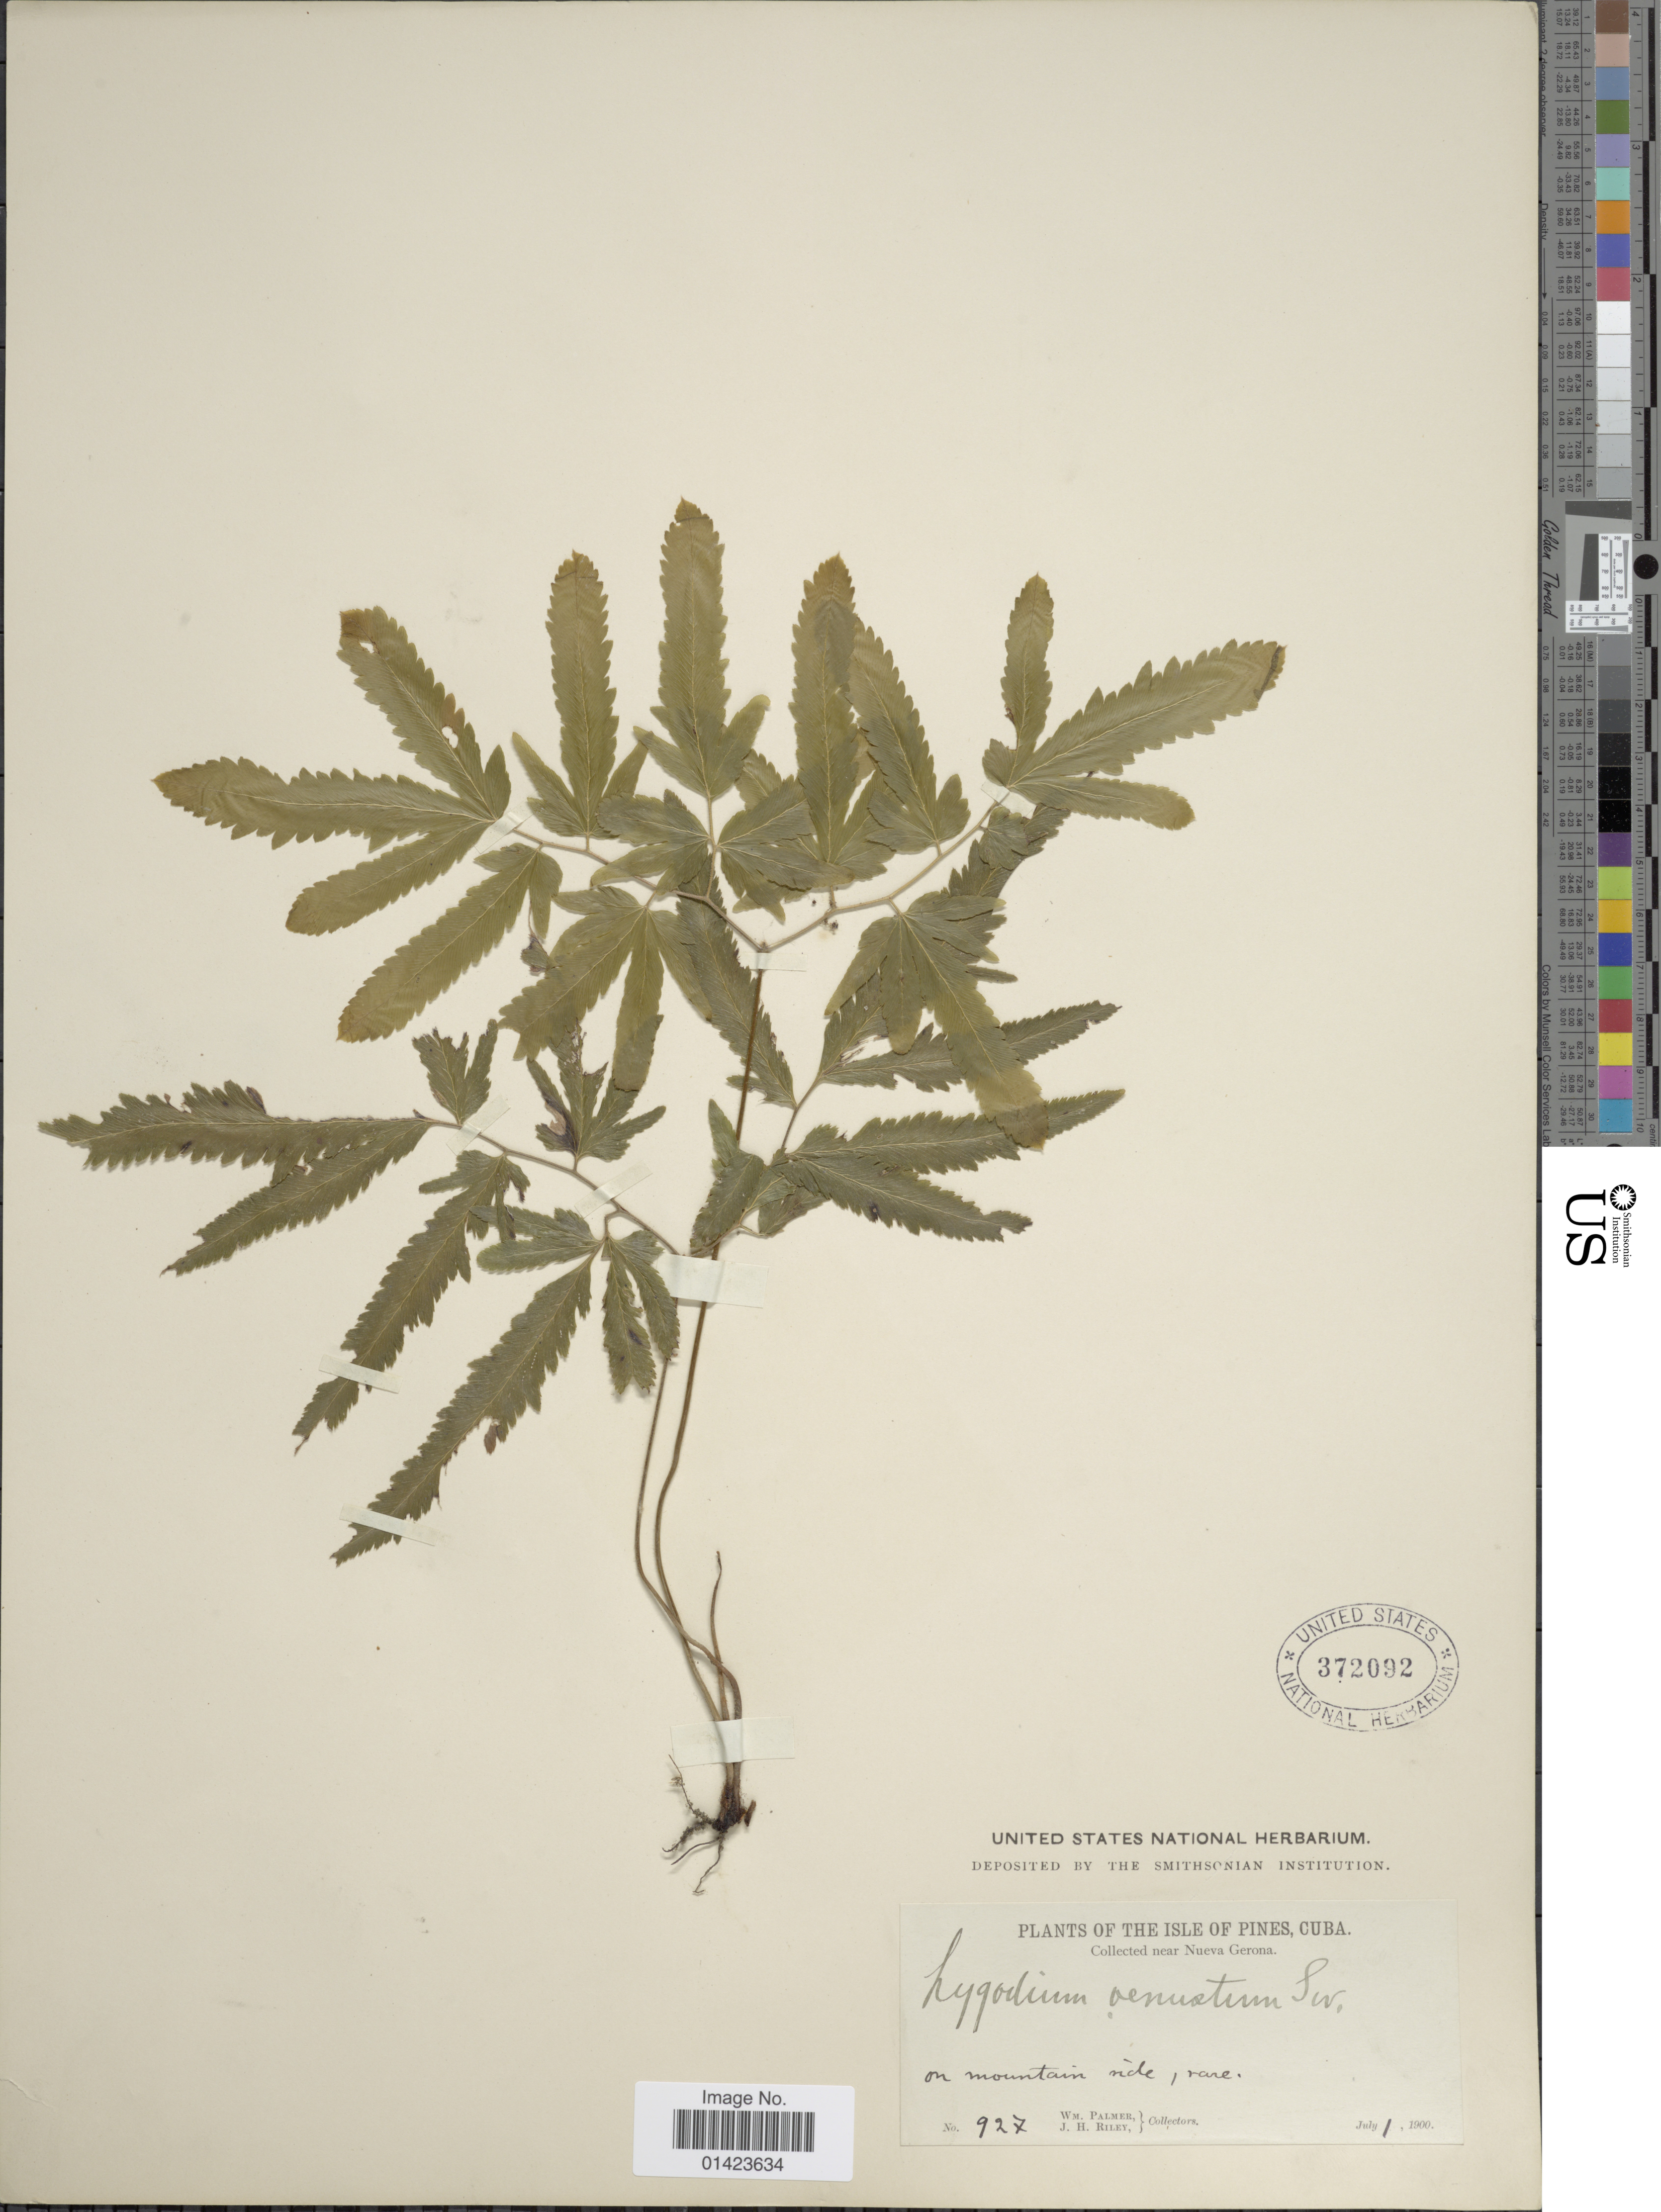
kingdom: Plantae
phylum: Tracheophyta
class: Polypodiopsida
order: Schizaeales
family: Lygodiaceae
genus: Lygodium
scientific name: Lygodium venustum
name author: Sw.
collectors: W. Palmer & J. H. Riley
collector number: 927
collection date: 1900-07-01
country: Cuba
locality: Isle of Pines, Near Nueva Gerona, on mountain side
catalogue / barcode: US 372092